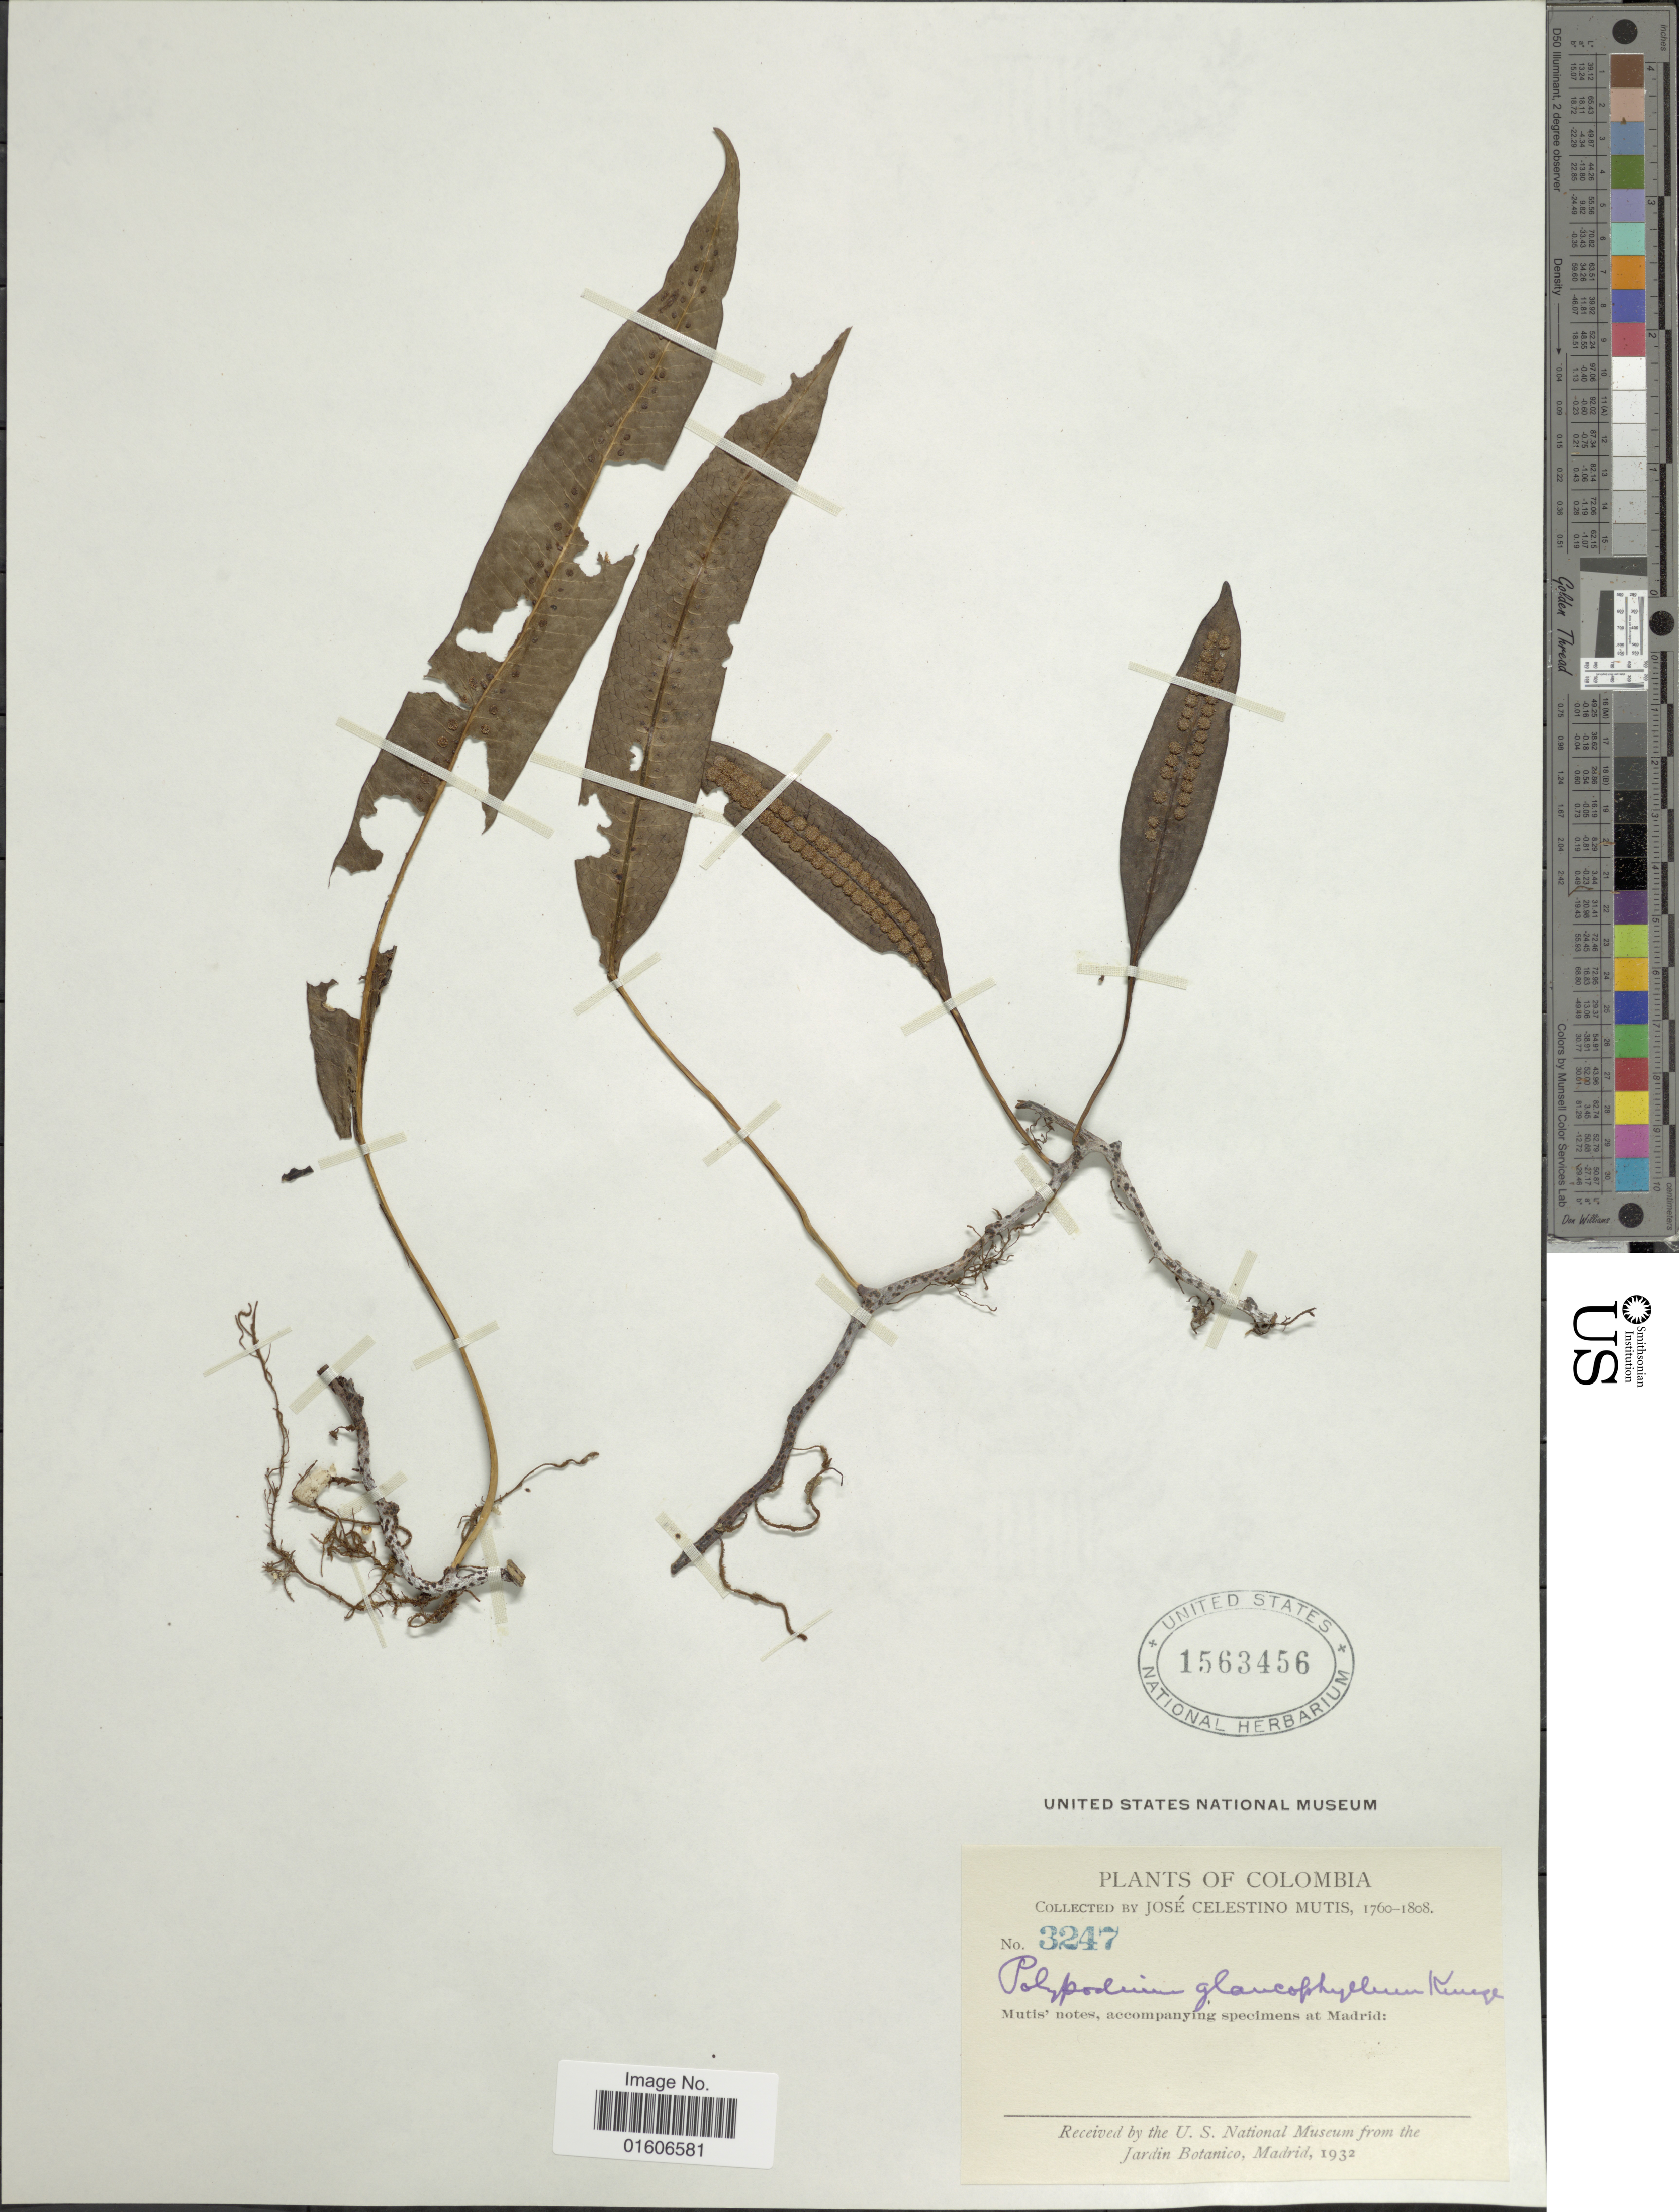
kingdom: Plantae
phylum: Tracheophyta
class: Polypodiopsida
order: Polypodiales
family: Polypodiaceae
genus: Serpocaulon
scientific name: Serpocaulon levigatum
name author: (Cav.) A.R. Sm.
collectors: J. C. B. Mutis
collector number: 3247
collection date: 1760/1808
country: Colombia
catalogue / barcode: US 1563456